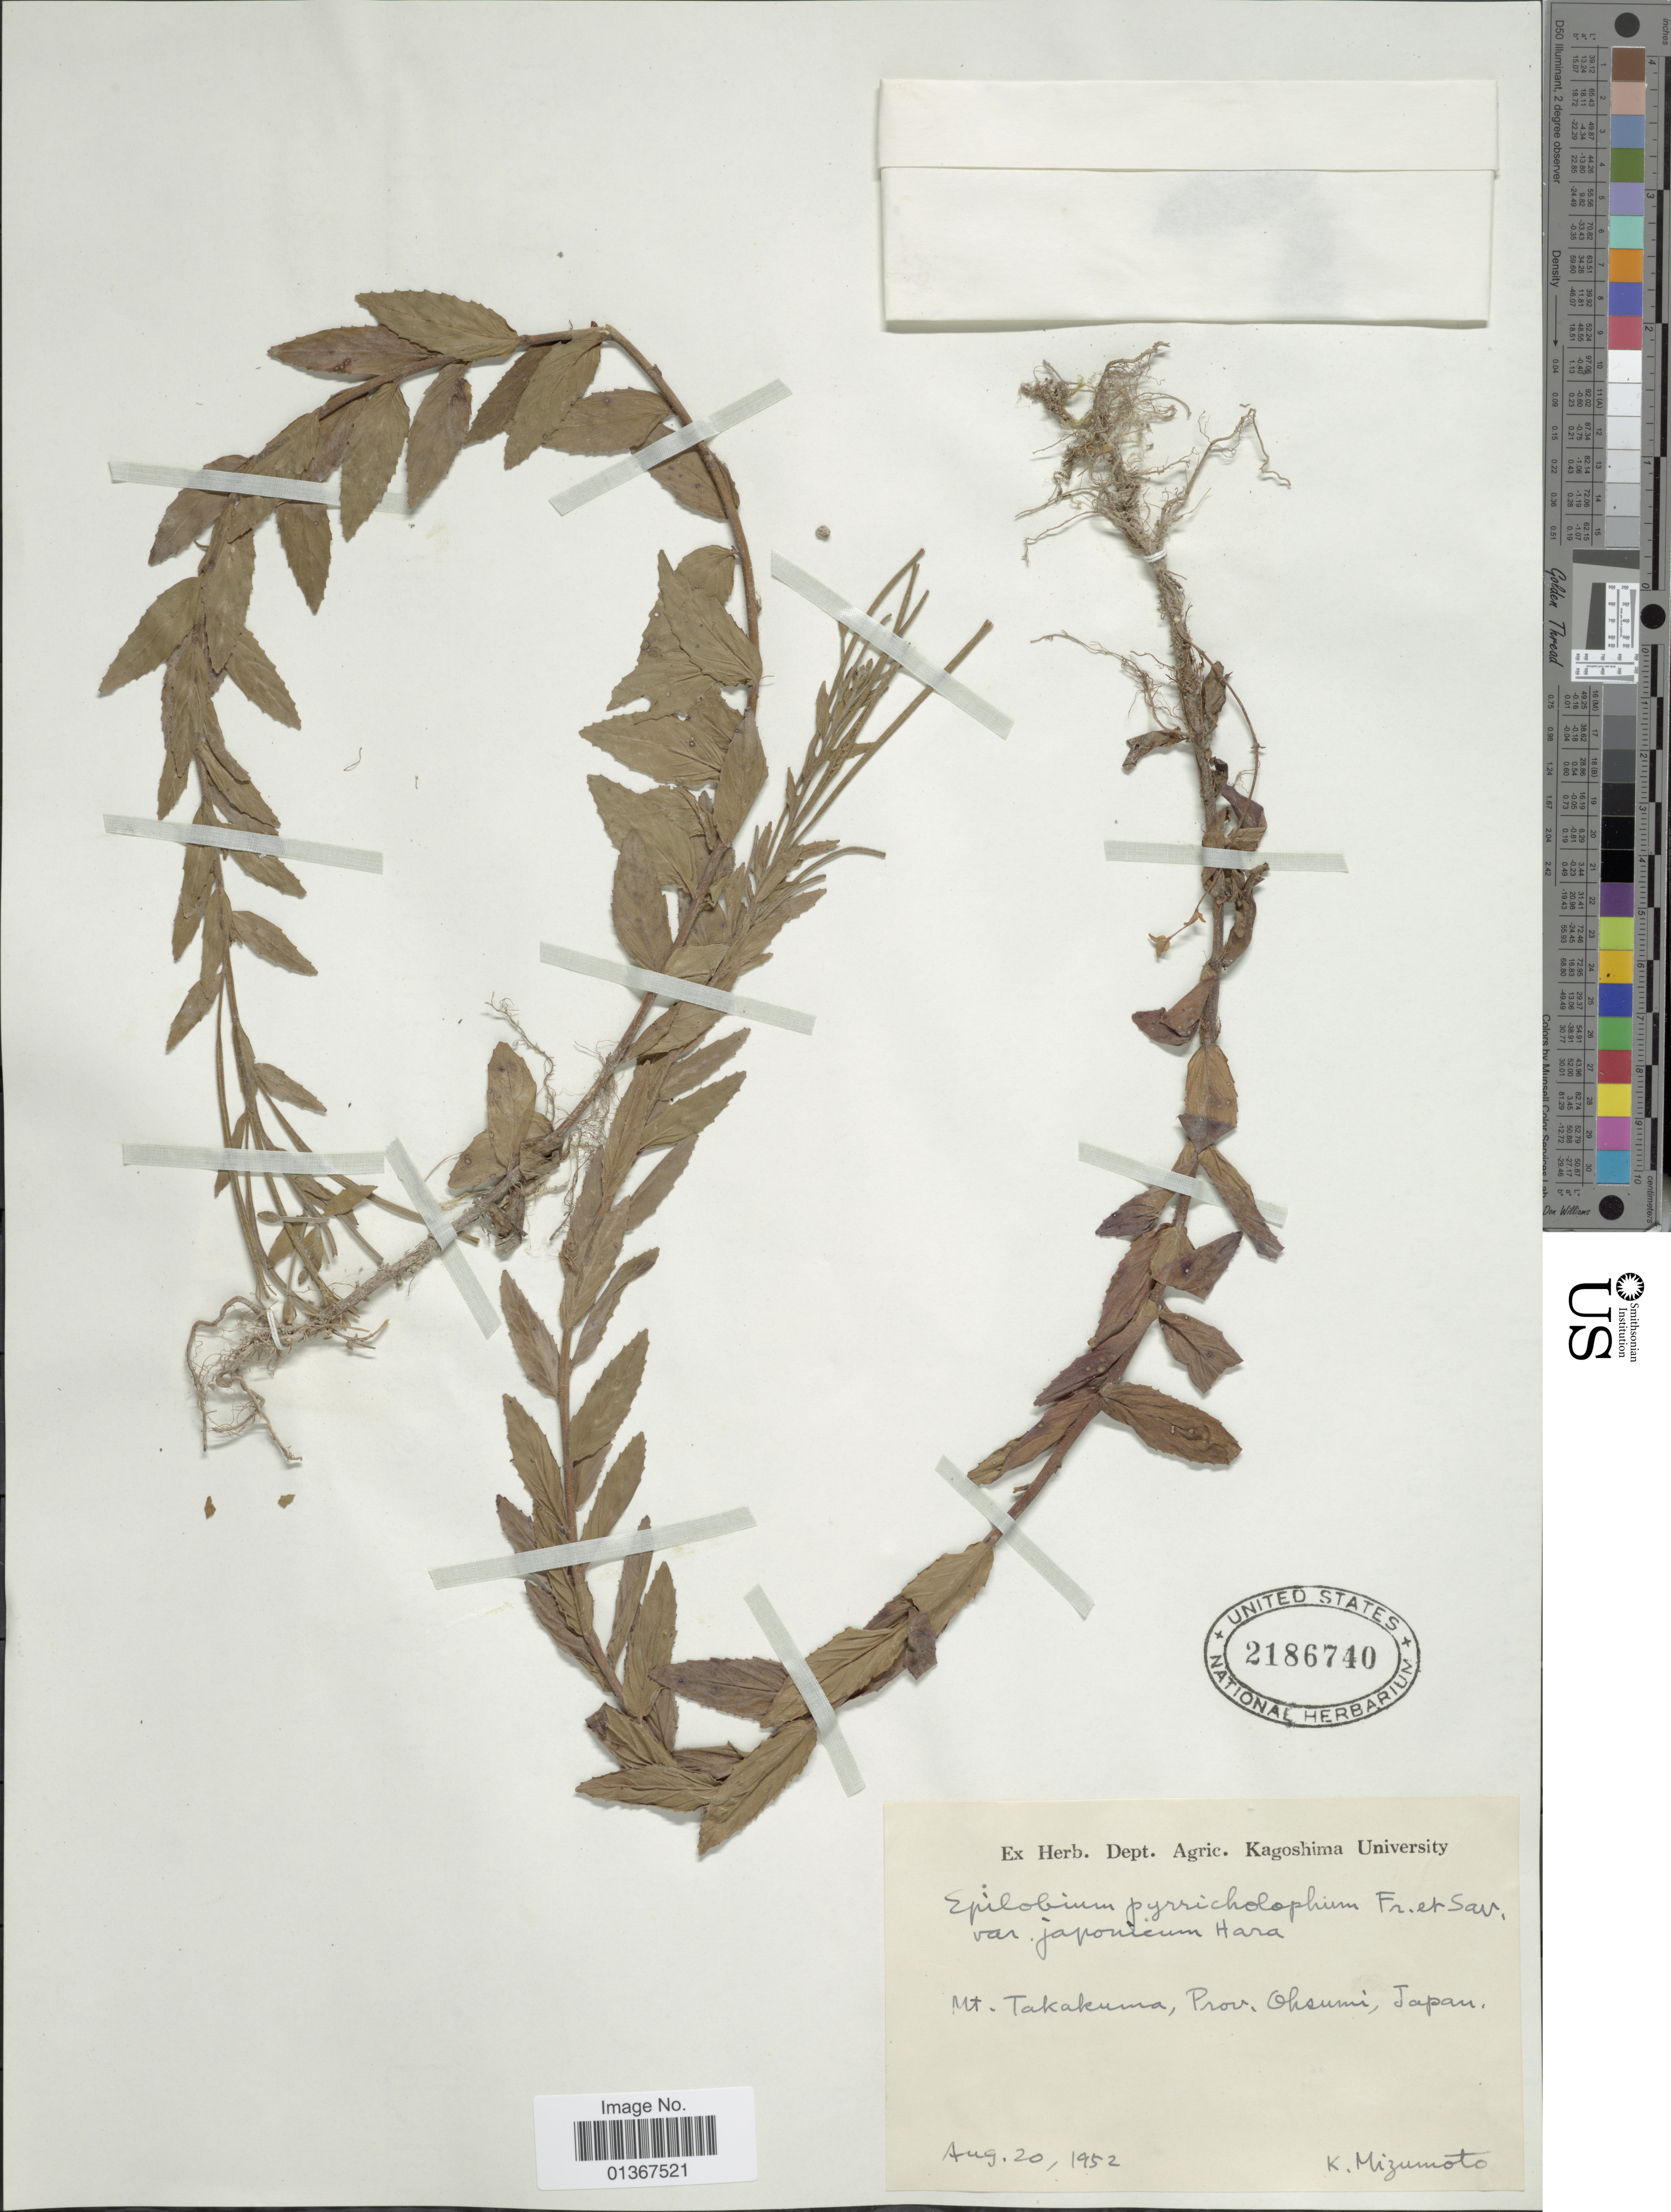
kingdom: Plantae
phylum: Tracheophyta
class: Magnoliopsida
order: Myrtales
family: Onagraceae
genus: Epilobium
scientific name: Epilobium pyrricholophum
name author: Franch. & Sav.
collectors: K. Mizumoto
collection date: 1952-08-20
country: Japan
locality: Mt. Takakuma, Prov. Ohsumi.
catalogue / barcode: US 2186740